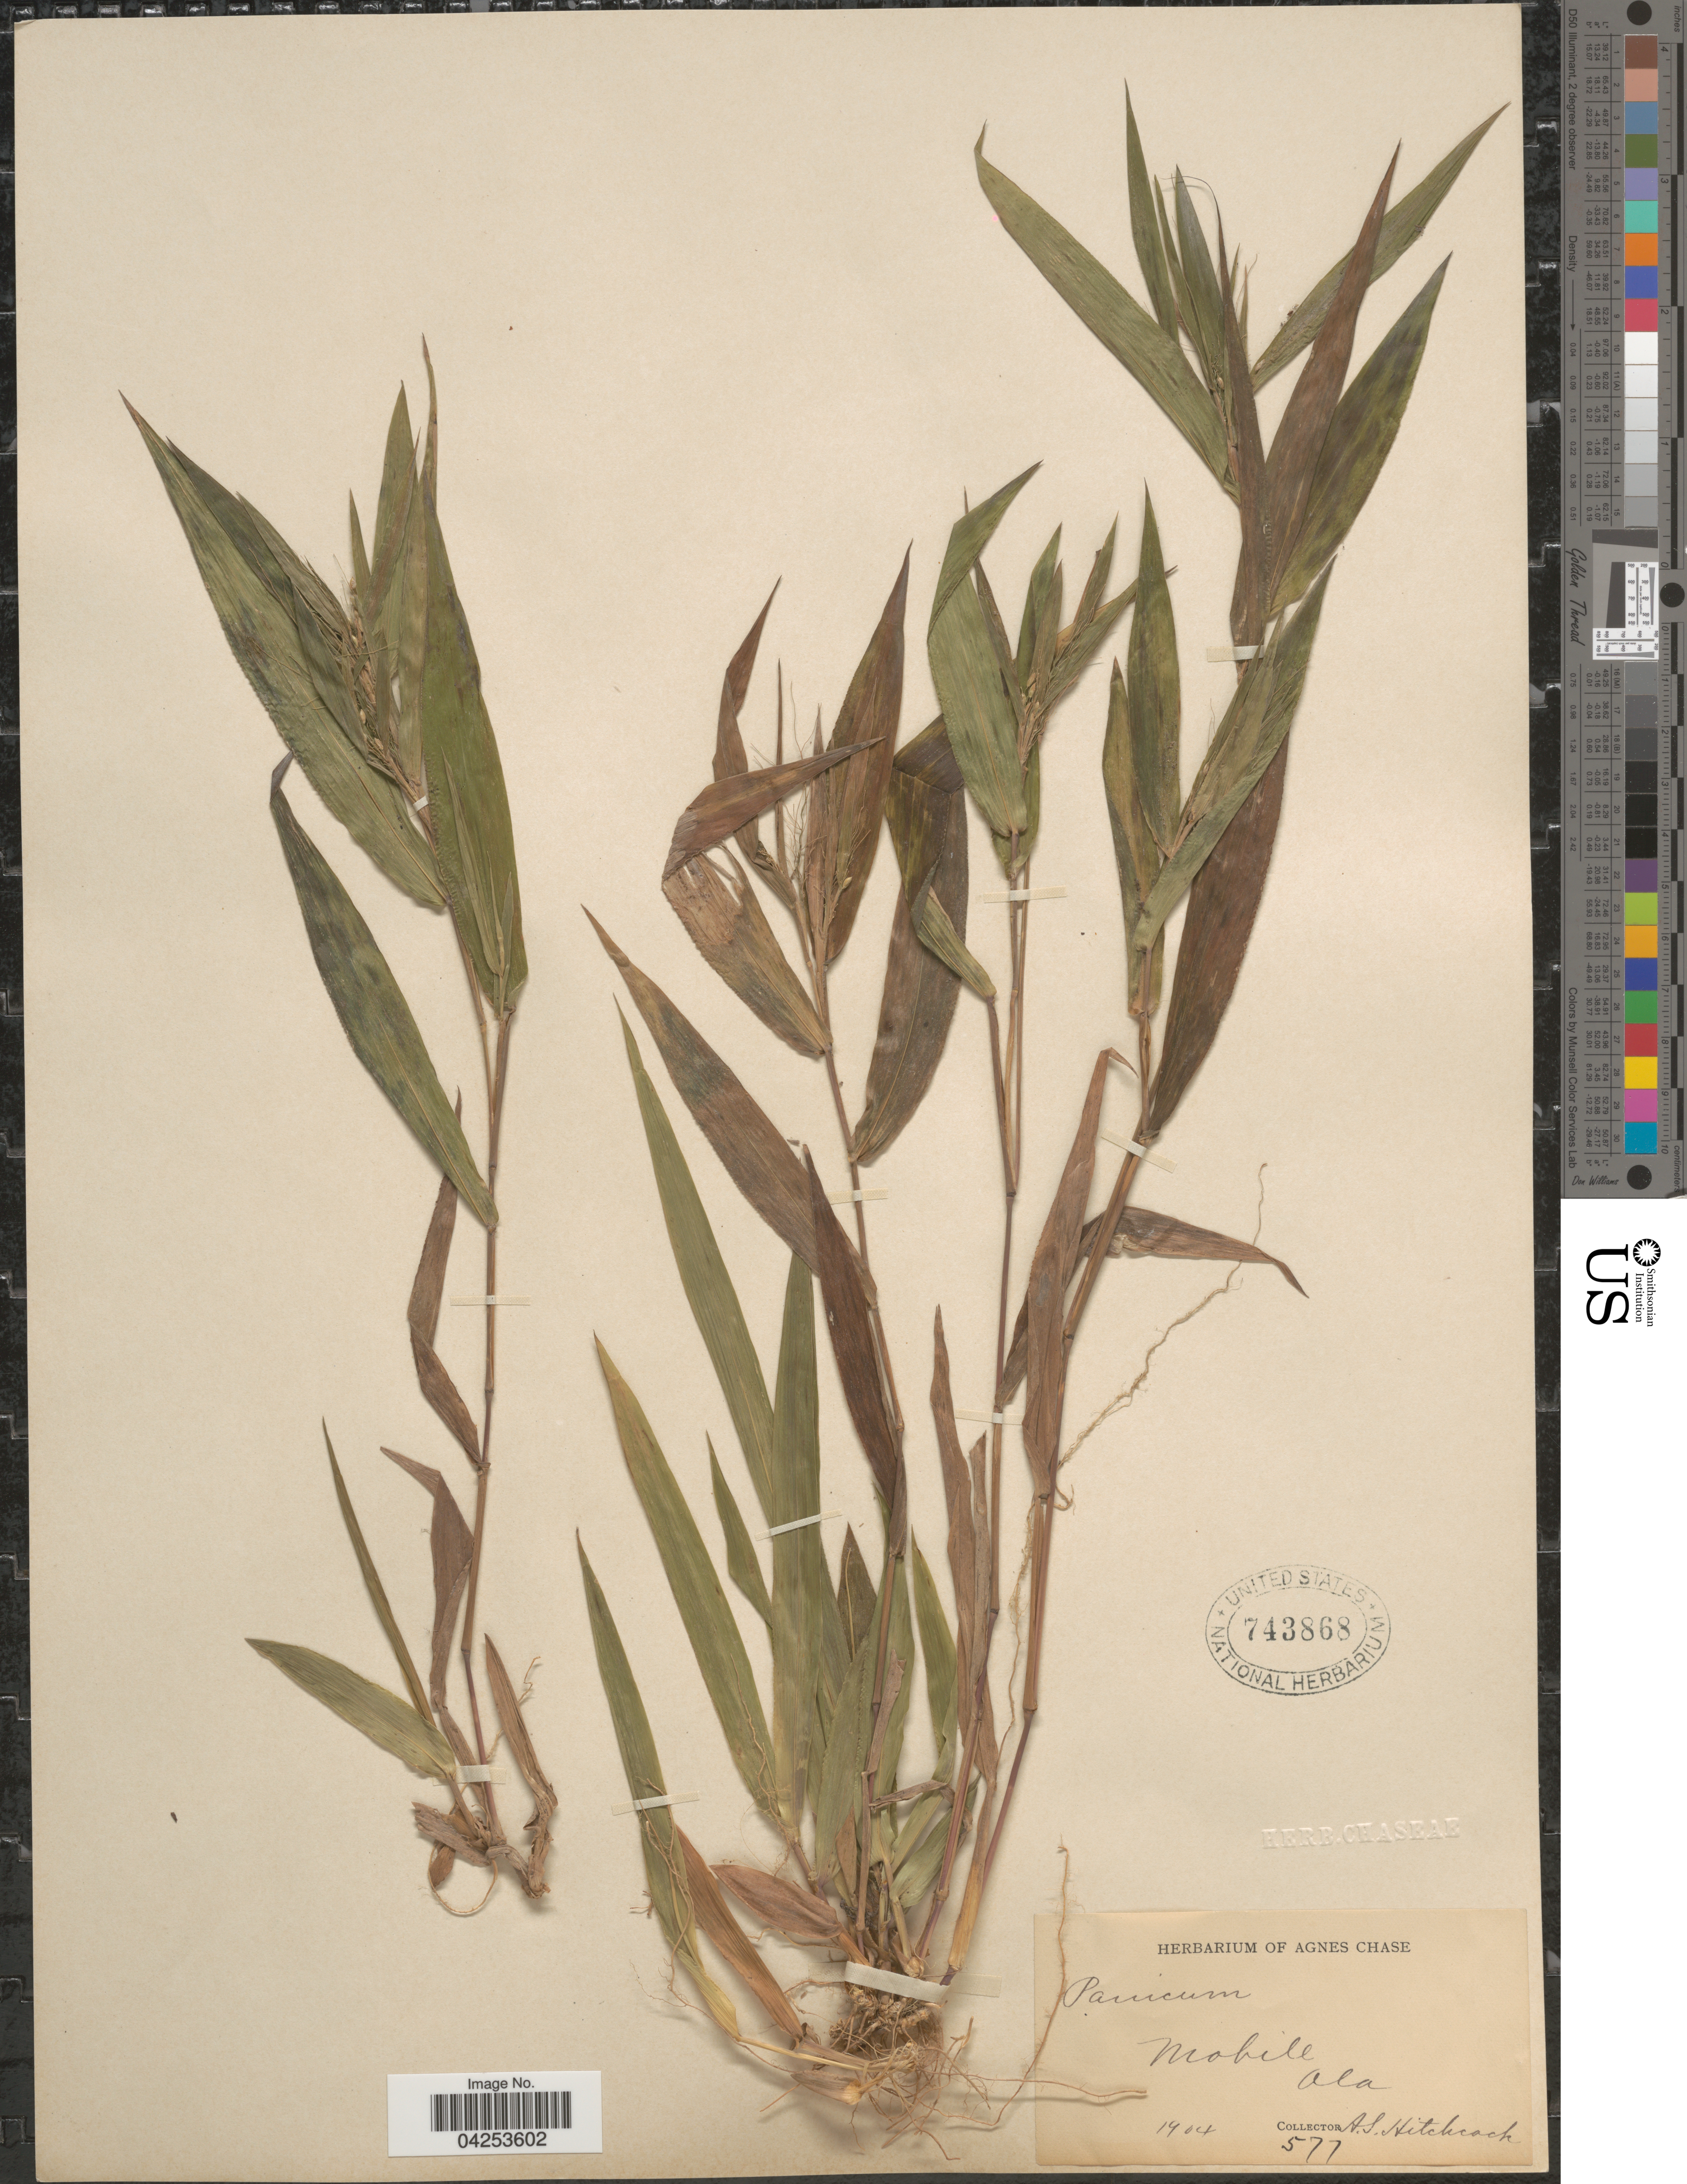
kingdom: Plantae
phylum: Tracheophyta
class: Liliopsida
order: Poales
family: Poaceae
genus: Dichanthelium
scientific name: Dichanthelium commutatum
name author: (Schult.) Gould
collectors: A. S. Hitchcock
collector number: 577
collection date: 1904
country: United States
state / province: Alabama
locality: Mobile.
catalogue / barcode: US 743868